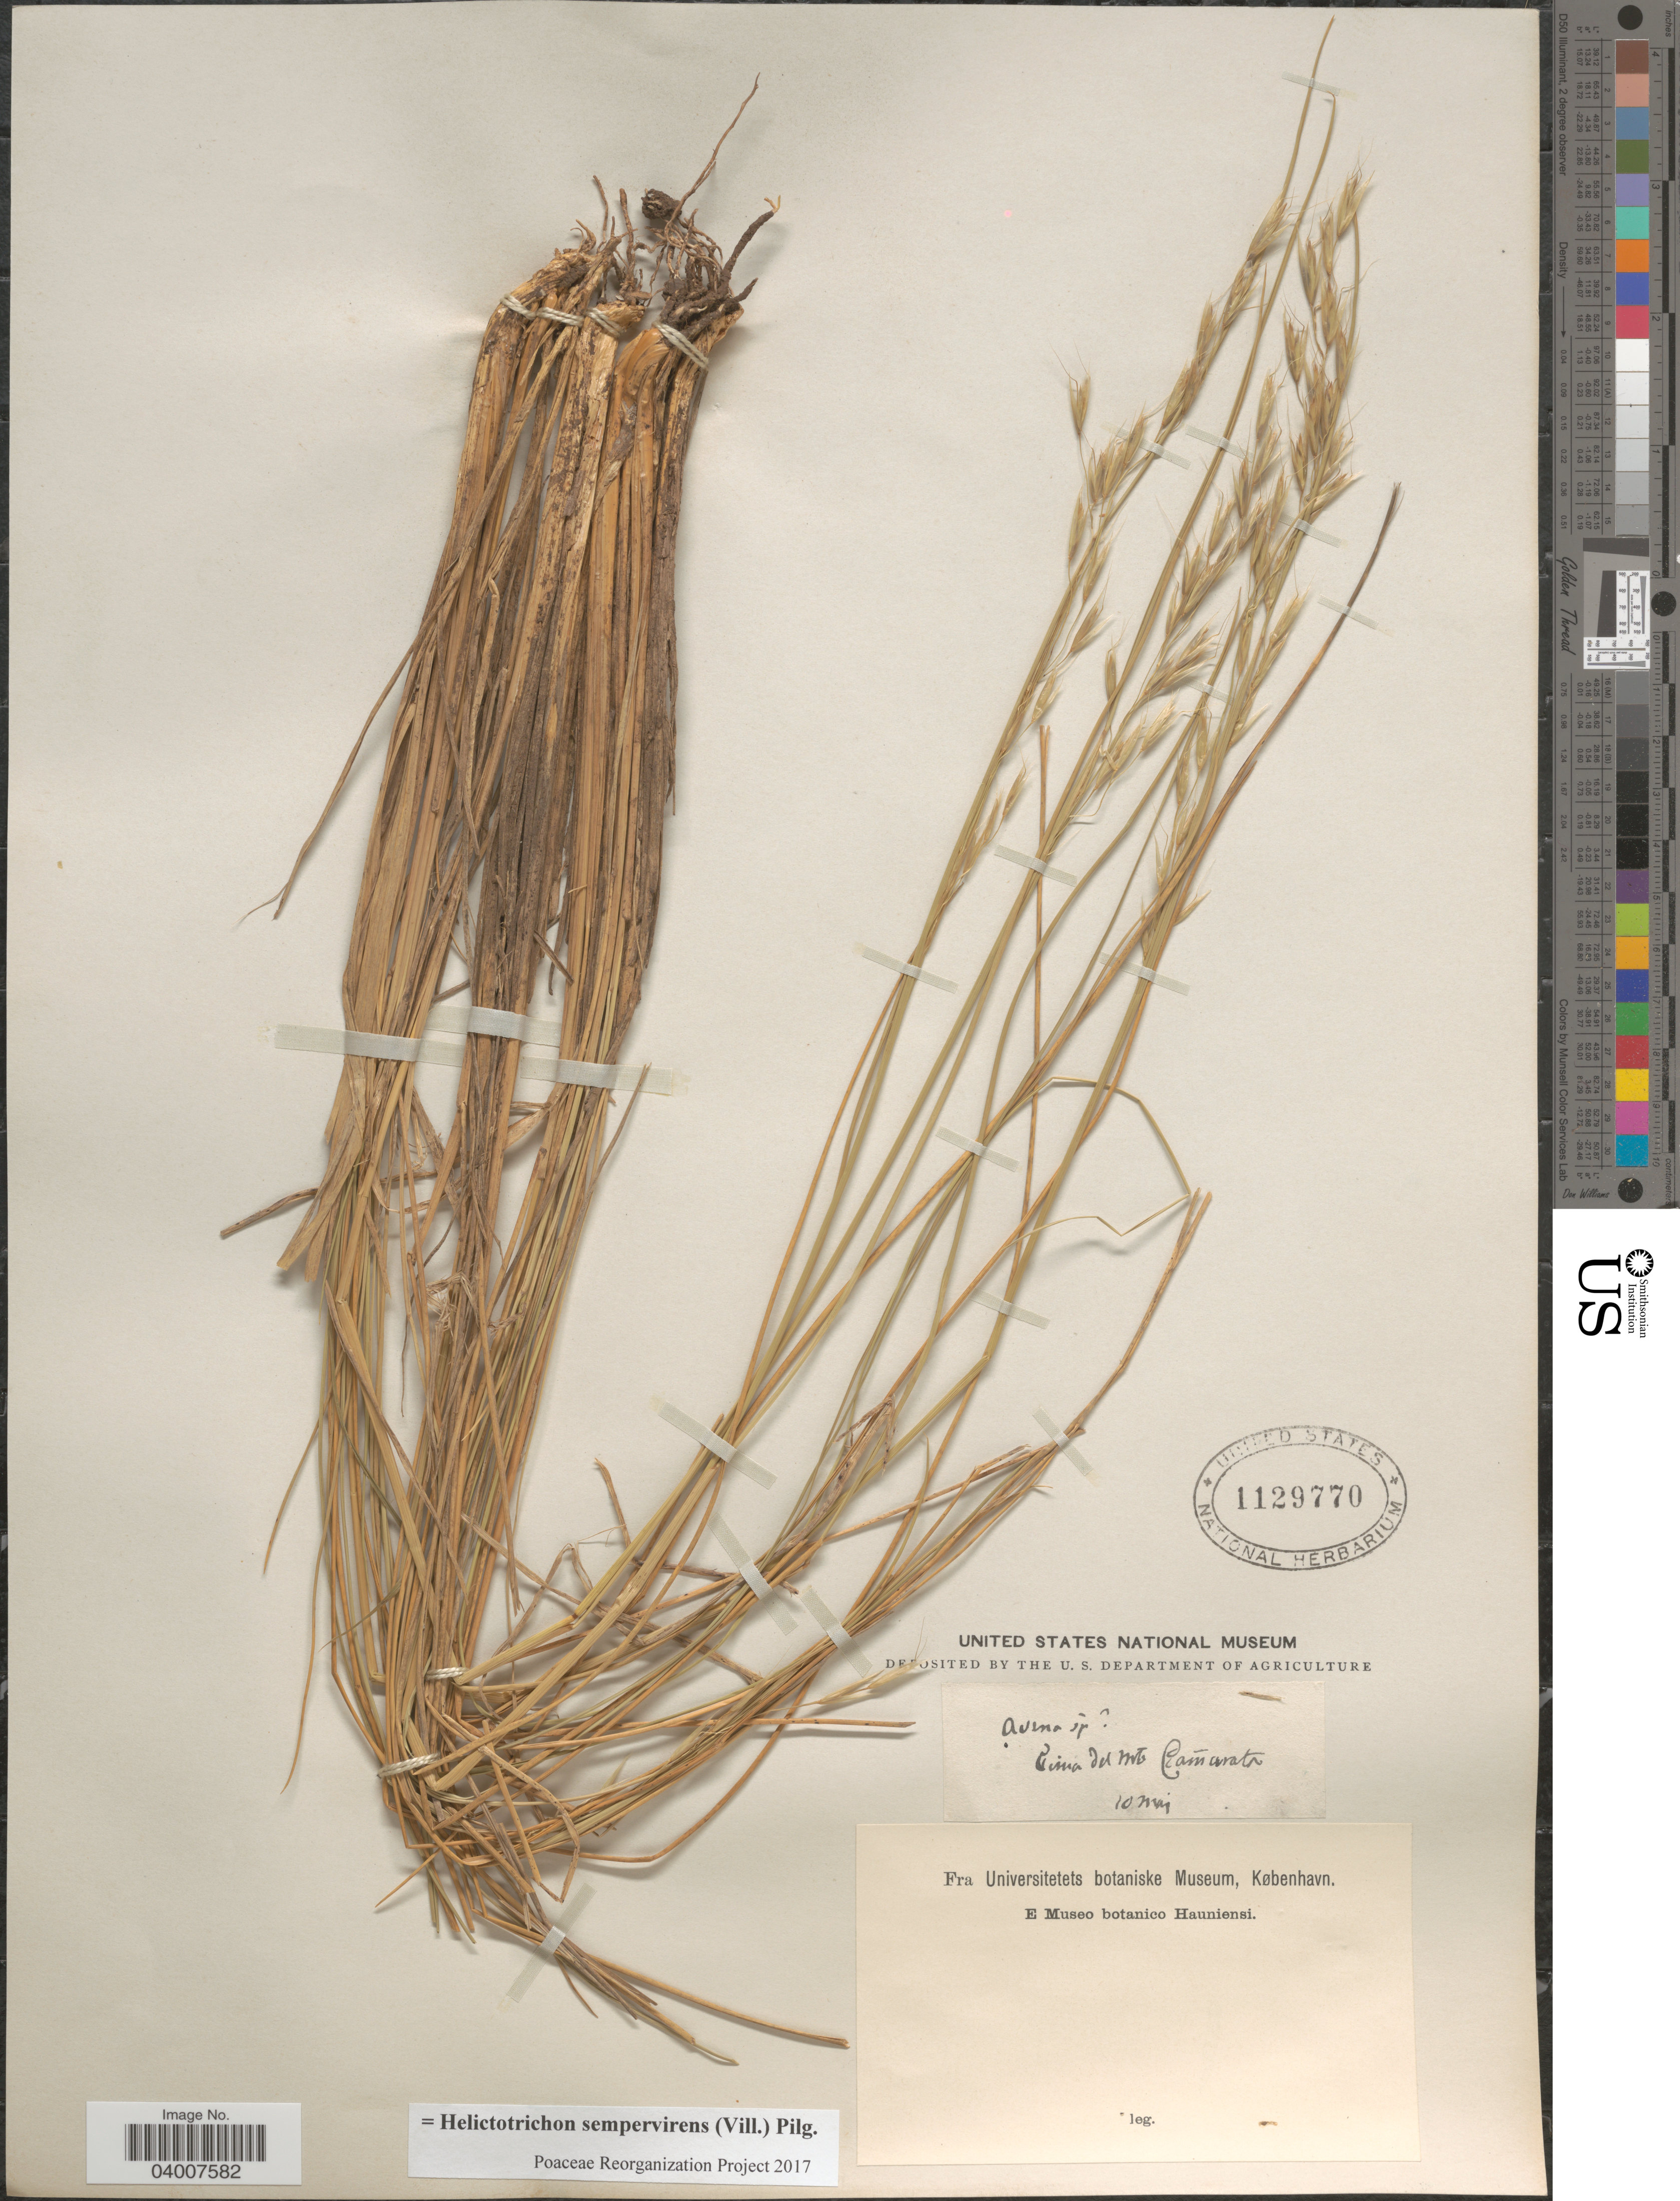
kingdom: Plantae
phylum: Tracheophyta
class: Liliopsida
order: Poales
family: Poaceae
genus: Helictotrichon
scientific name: Helictotrichon sempervirens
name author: (Vill.) Pilg.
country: Italy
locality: Pima del Mte. Camarata.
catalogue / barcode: US 1129770